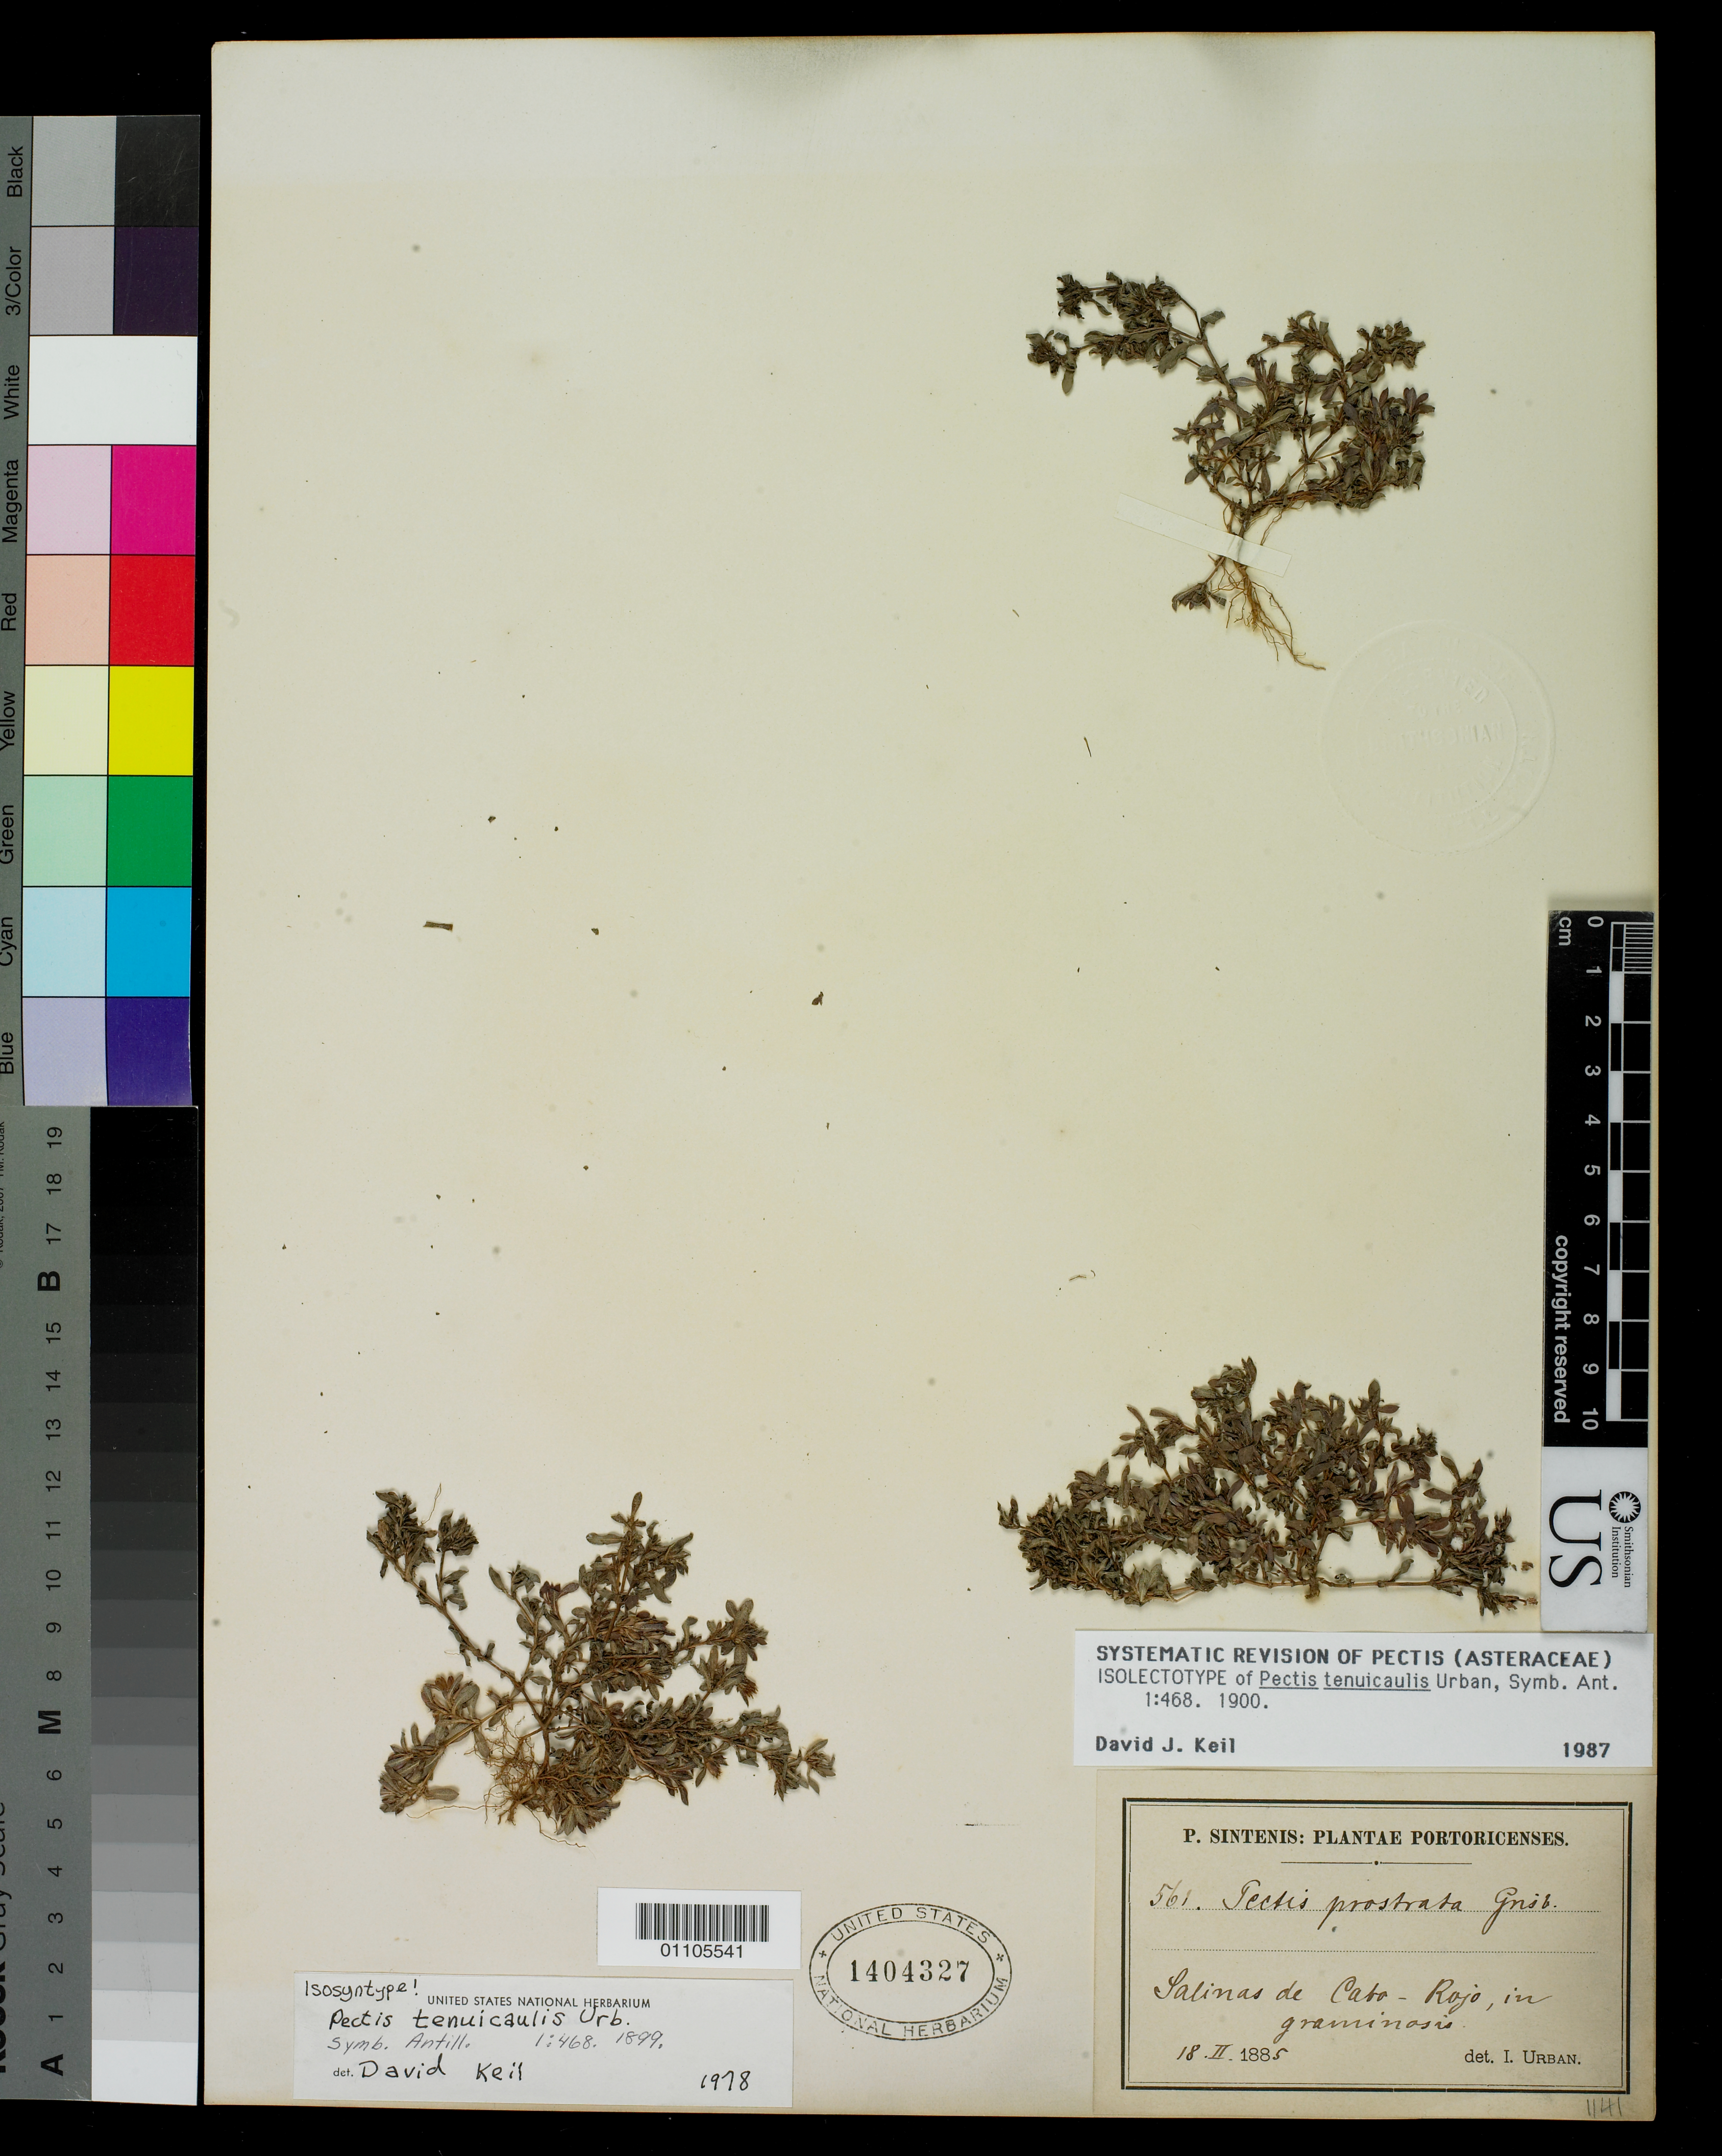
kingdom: Plantae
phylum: Tracheophyta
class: Magnoliopsida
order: Asterales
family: Asteraceae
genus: Pectis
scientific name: Pectis tenuicaulis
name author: Urb.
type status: Isosyntype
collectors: P. Sintenis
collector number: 561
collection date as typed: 18 Feb 1885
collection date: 1885-02-18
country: Puerto Rico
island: Greater Antilles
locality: Salinas de Cabo-Rojo.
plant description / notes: Annotated as isolectotype by D.J. Keil (1987).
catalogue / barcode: US 1404327